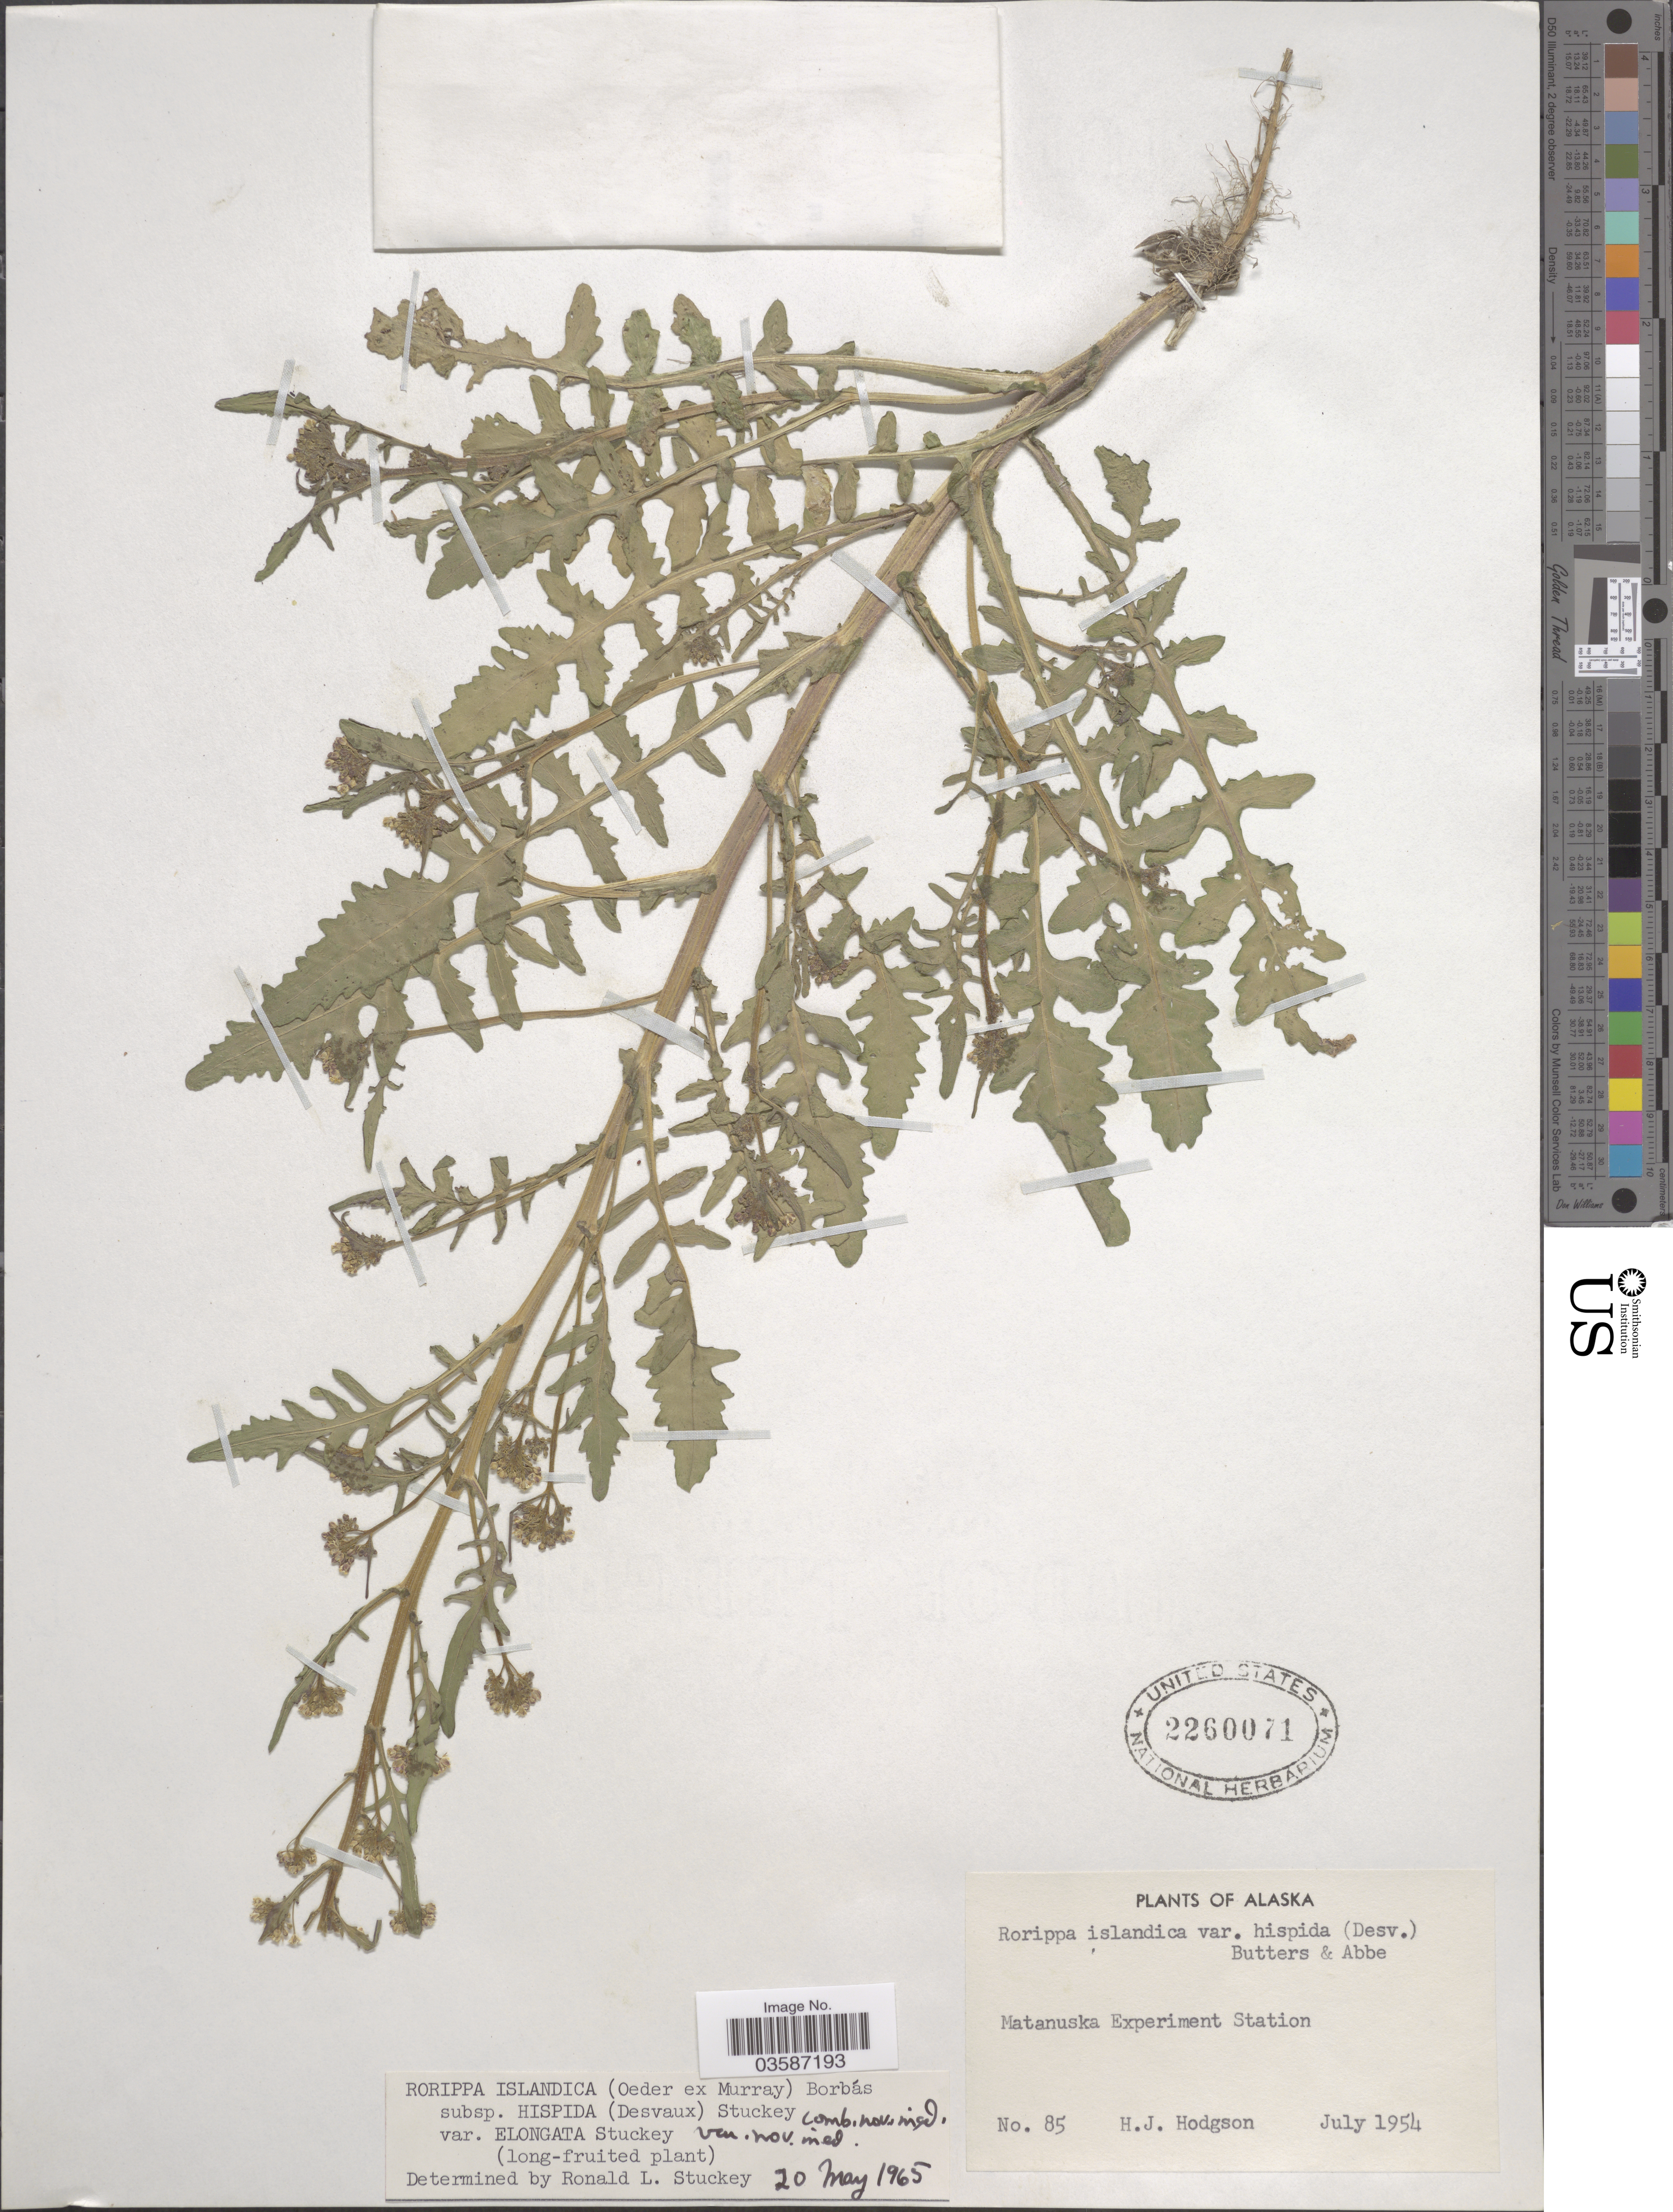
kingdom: Plantae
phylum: Tracheophyta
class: Magnoliopsida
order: Brassicales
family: Brassicaceae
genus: Rorippa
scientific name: Rorippa islandica var. elongata Stuckey var. nov. ined.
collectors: H. J. Hodgson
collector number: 85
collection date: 1954-07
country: United States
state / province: Alaska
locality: Matanuska Experiment Station.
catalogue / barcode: US 2260071